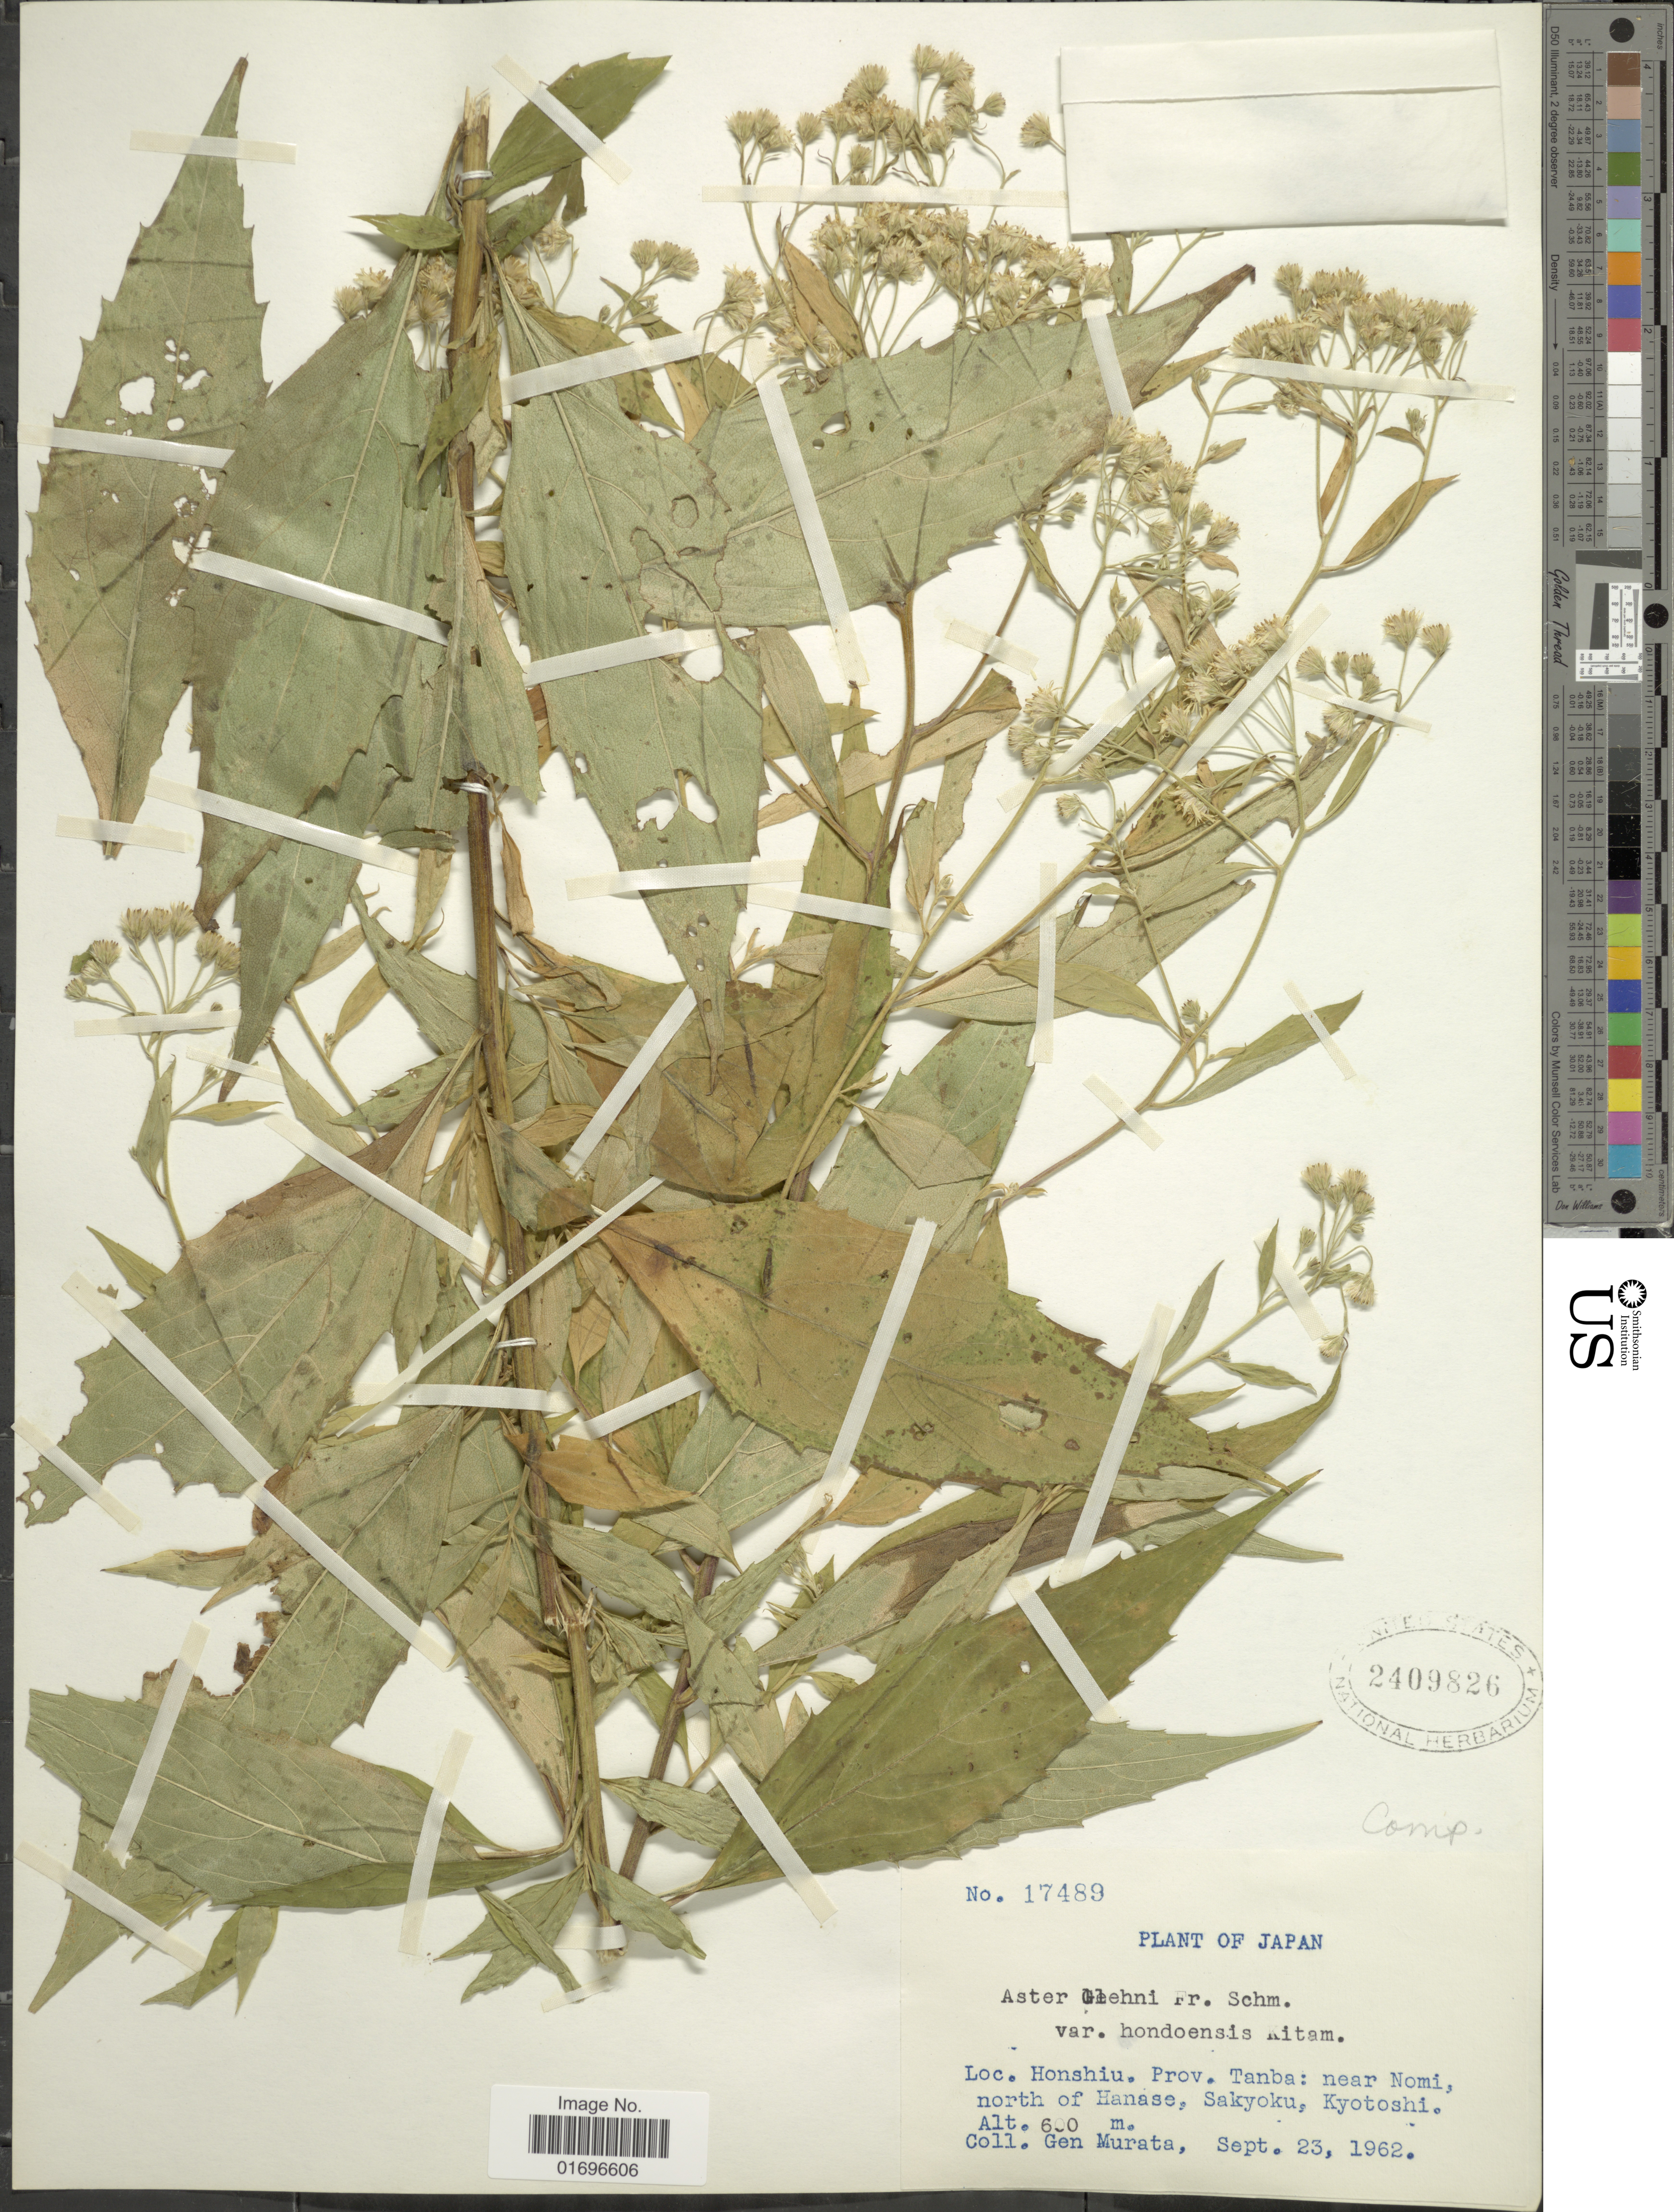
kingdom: Plantae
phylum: Tracheophyta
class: Magnoliopsida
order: Asterales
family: Asteraceae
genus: Aster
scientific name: Aster glehnii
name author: F. Schmidt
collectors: G. Murata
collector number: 17489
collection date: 1962-09-23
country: Japan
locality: Honshiu. Prov. Tanba: near Nomi, north of Hanase, Sakyoku, Kyotoshi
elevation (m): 600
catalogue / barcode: US 2409826